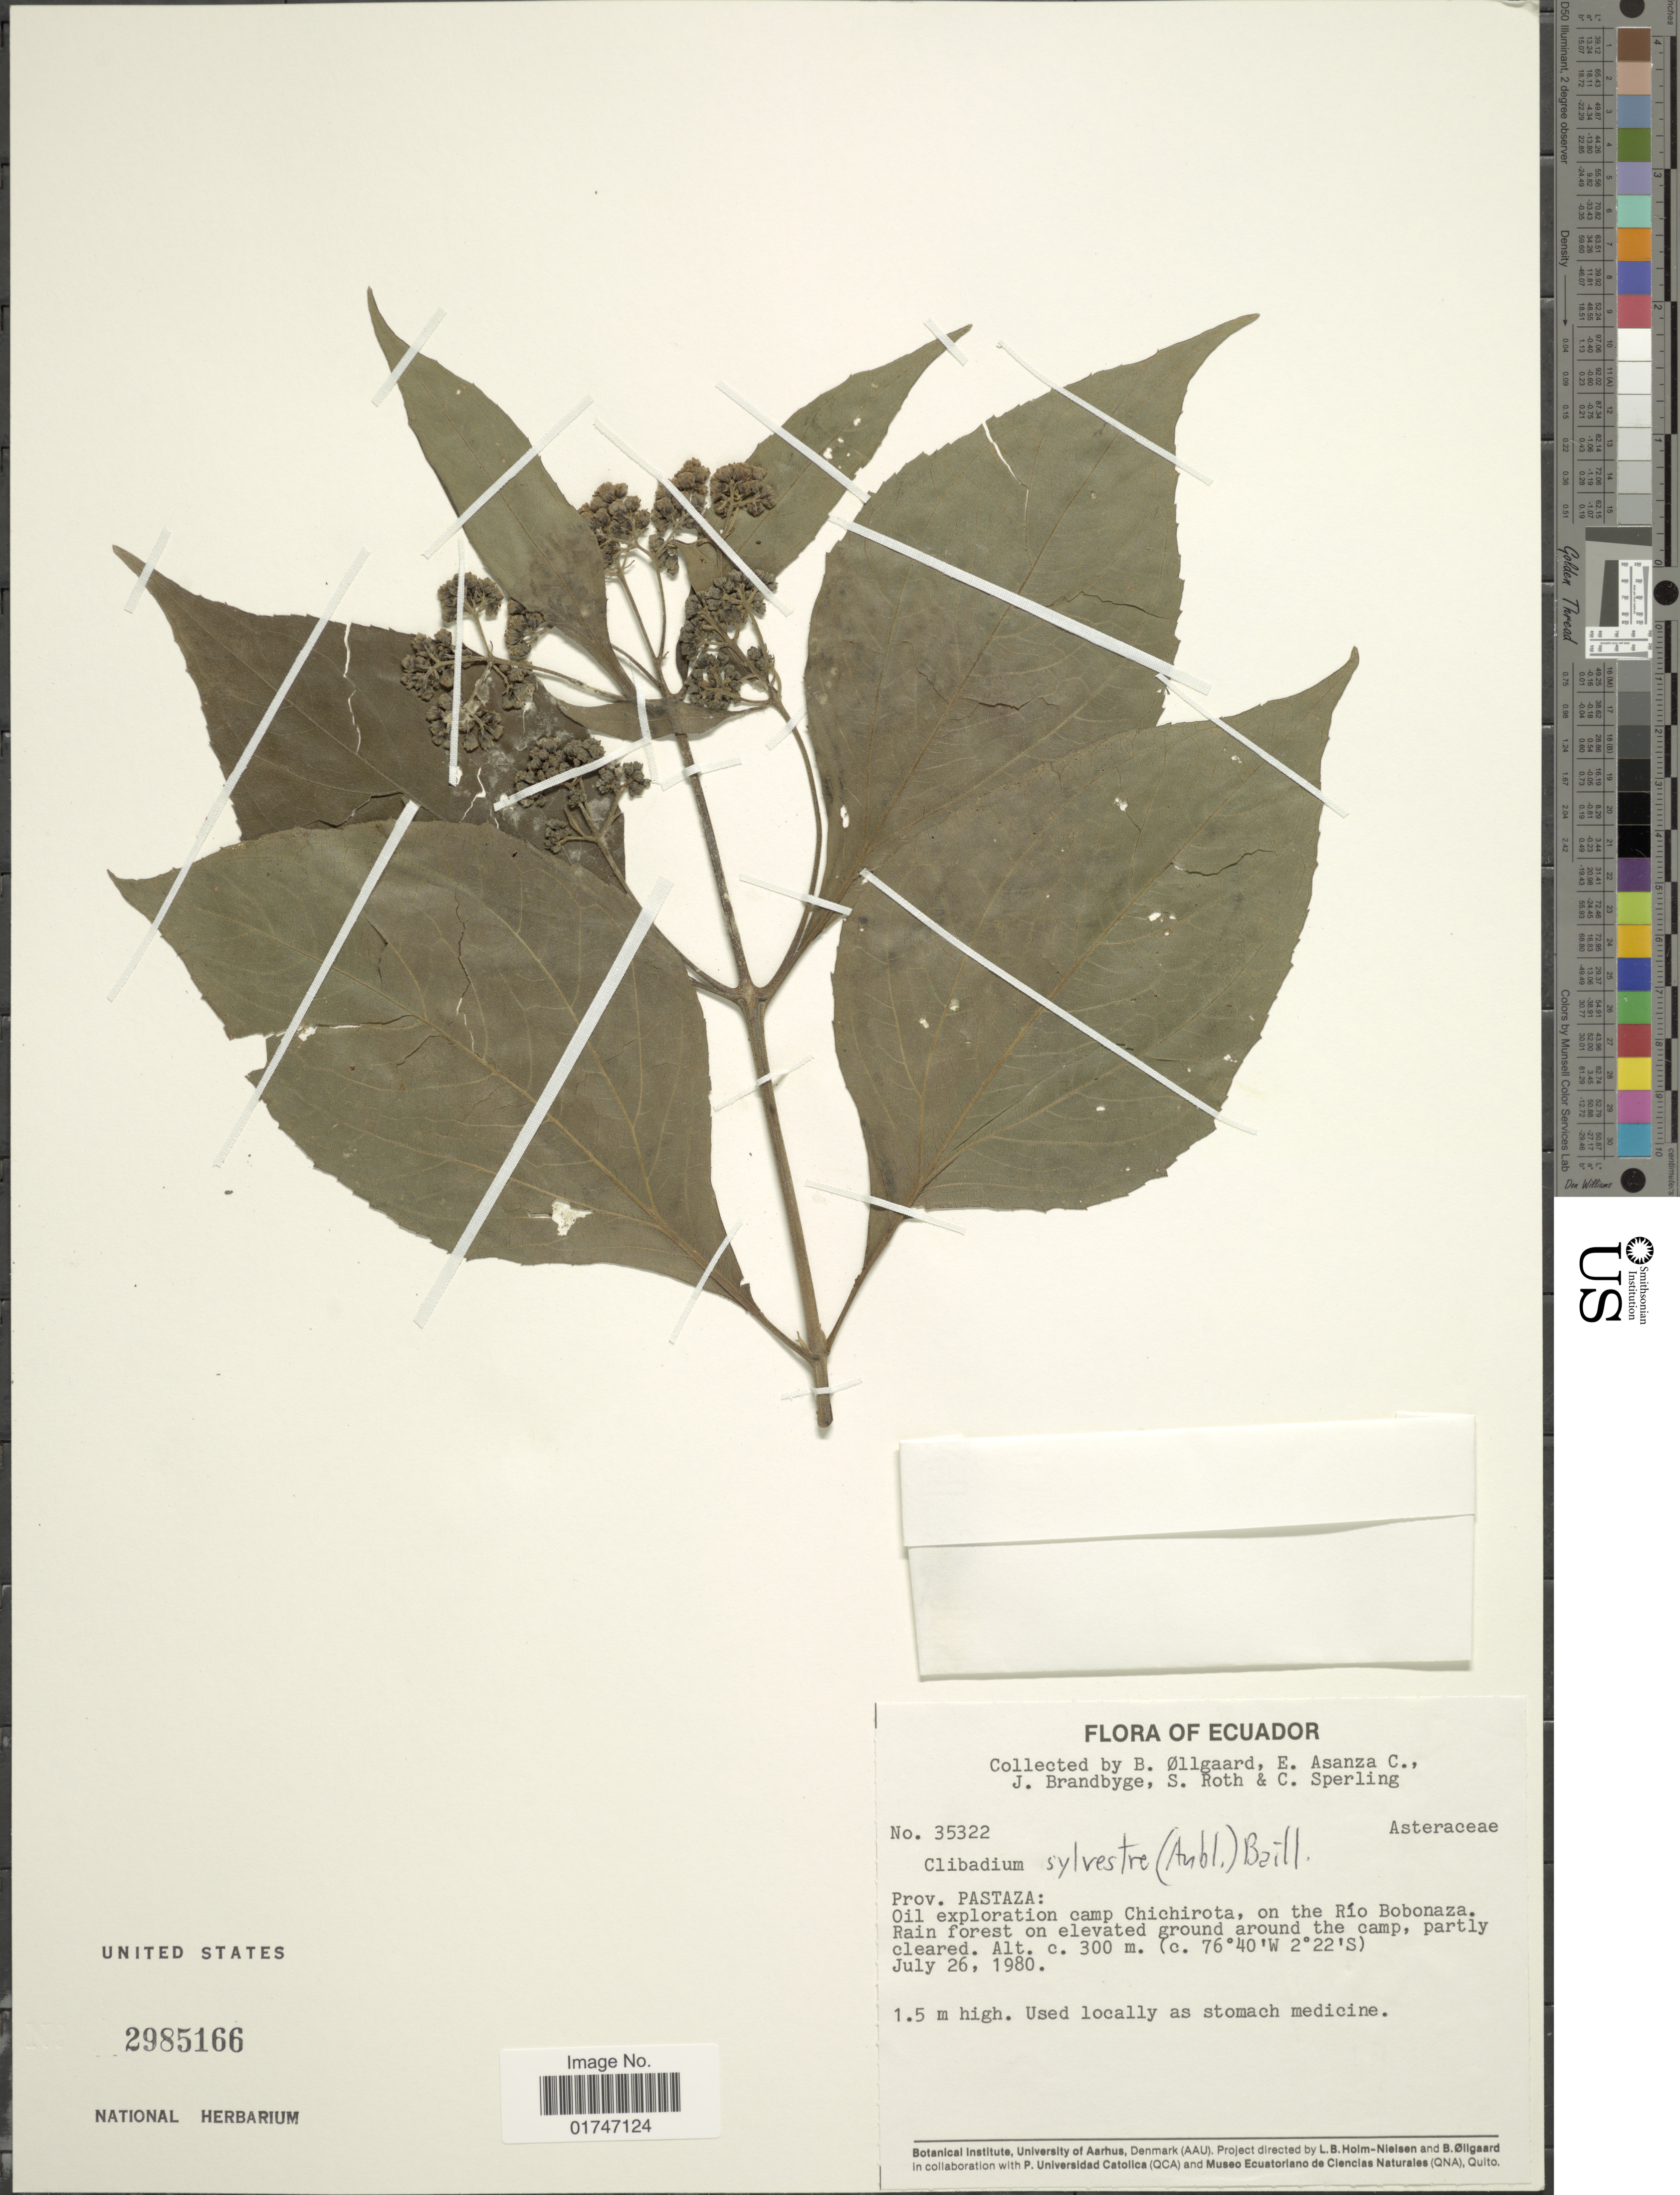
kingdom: Plantae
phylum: Tracheophyta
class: Magnoliopsida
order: Asterales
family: Asteraceae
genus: Clibadium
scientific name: Clibadium sylvestre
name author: (Aubl.) Baill.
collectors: B. Øllgaard, E. Asanza C., J. Brandbyge, S. Roth & C. Sperling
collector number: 35322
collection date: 1980-07-26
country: Ecuador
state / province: Pastaza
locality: Prov. Pastaza: Oil exploration camp Chichirota, on the Río Bobonaza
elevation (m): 300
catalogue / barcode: US 2985166